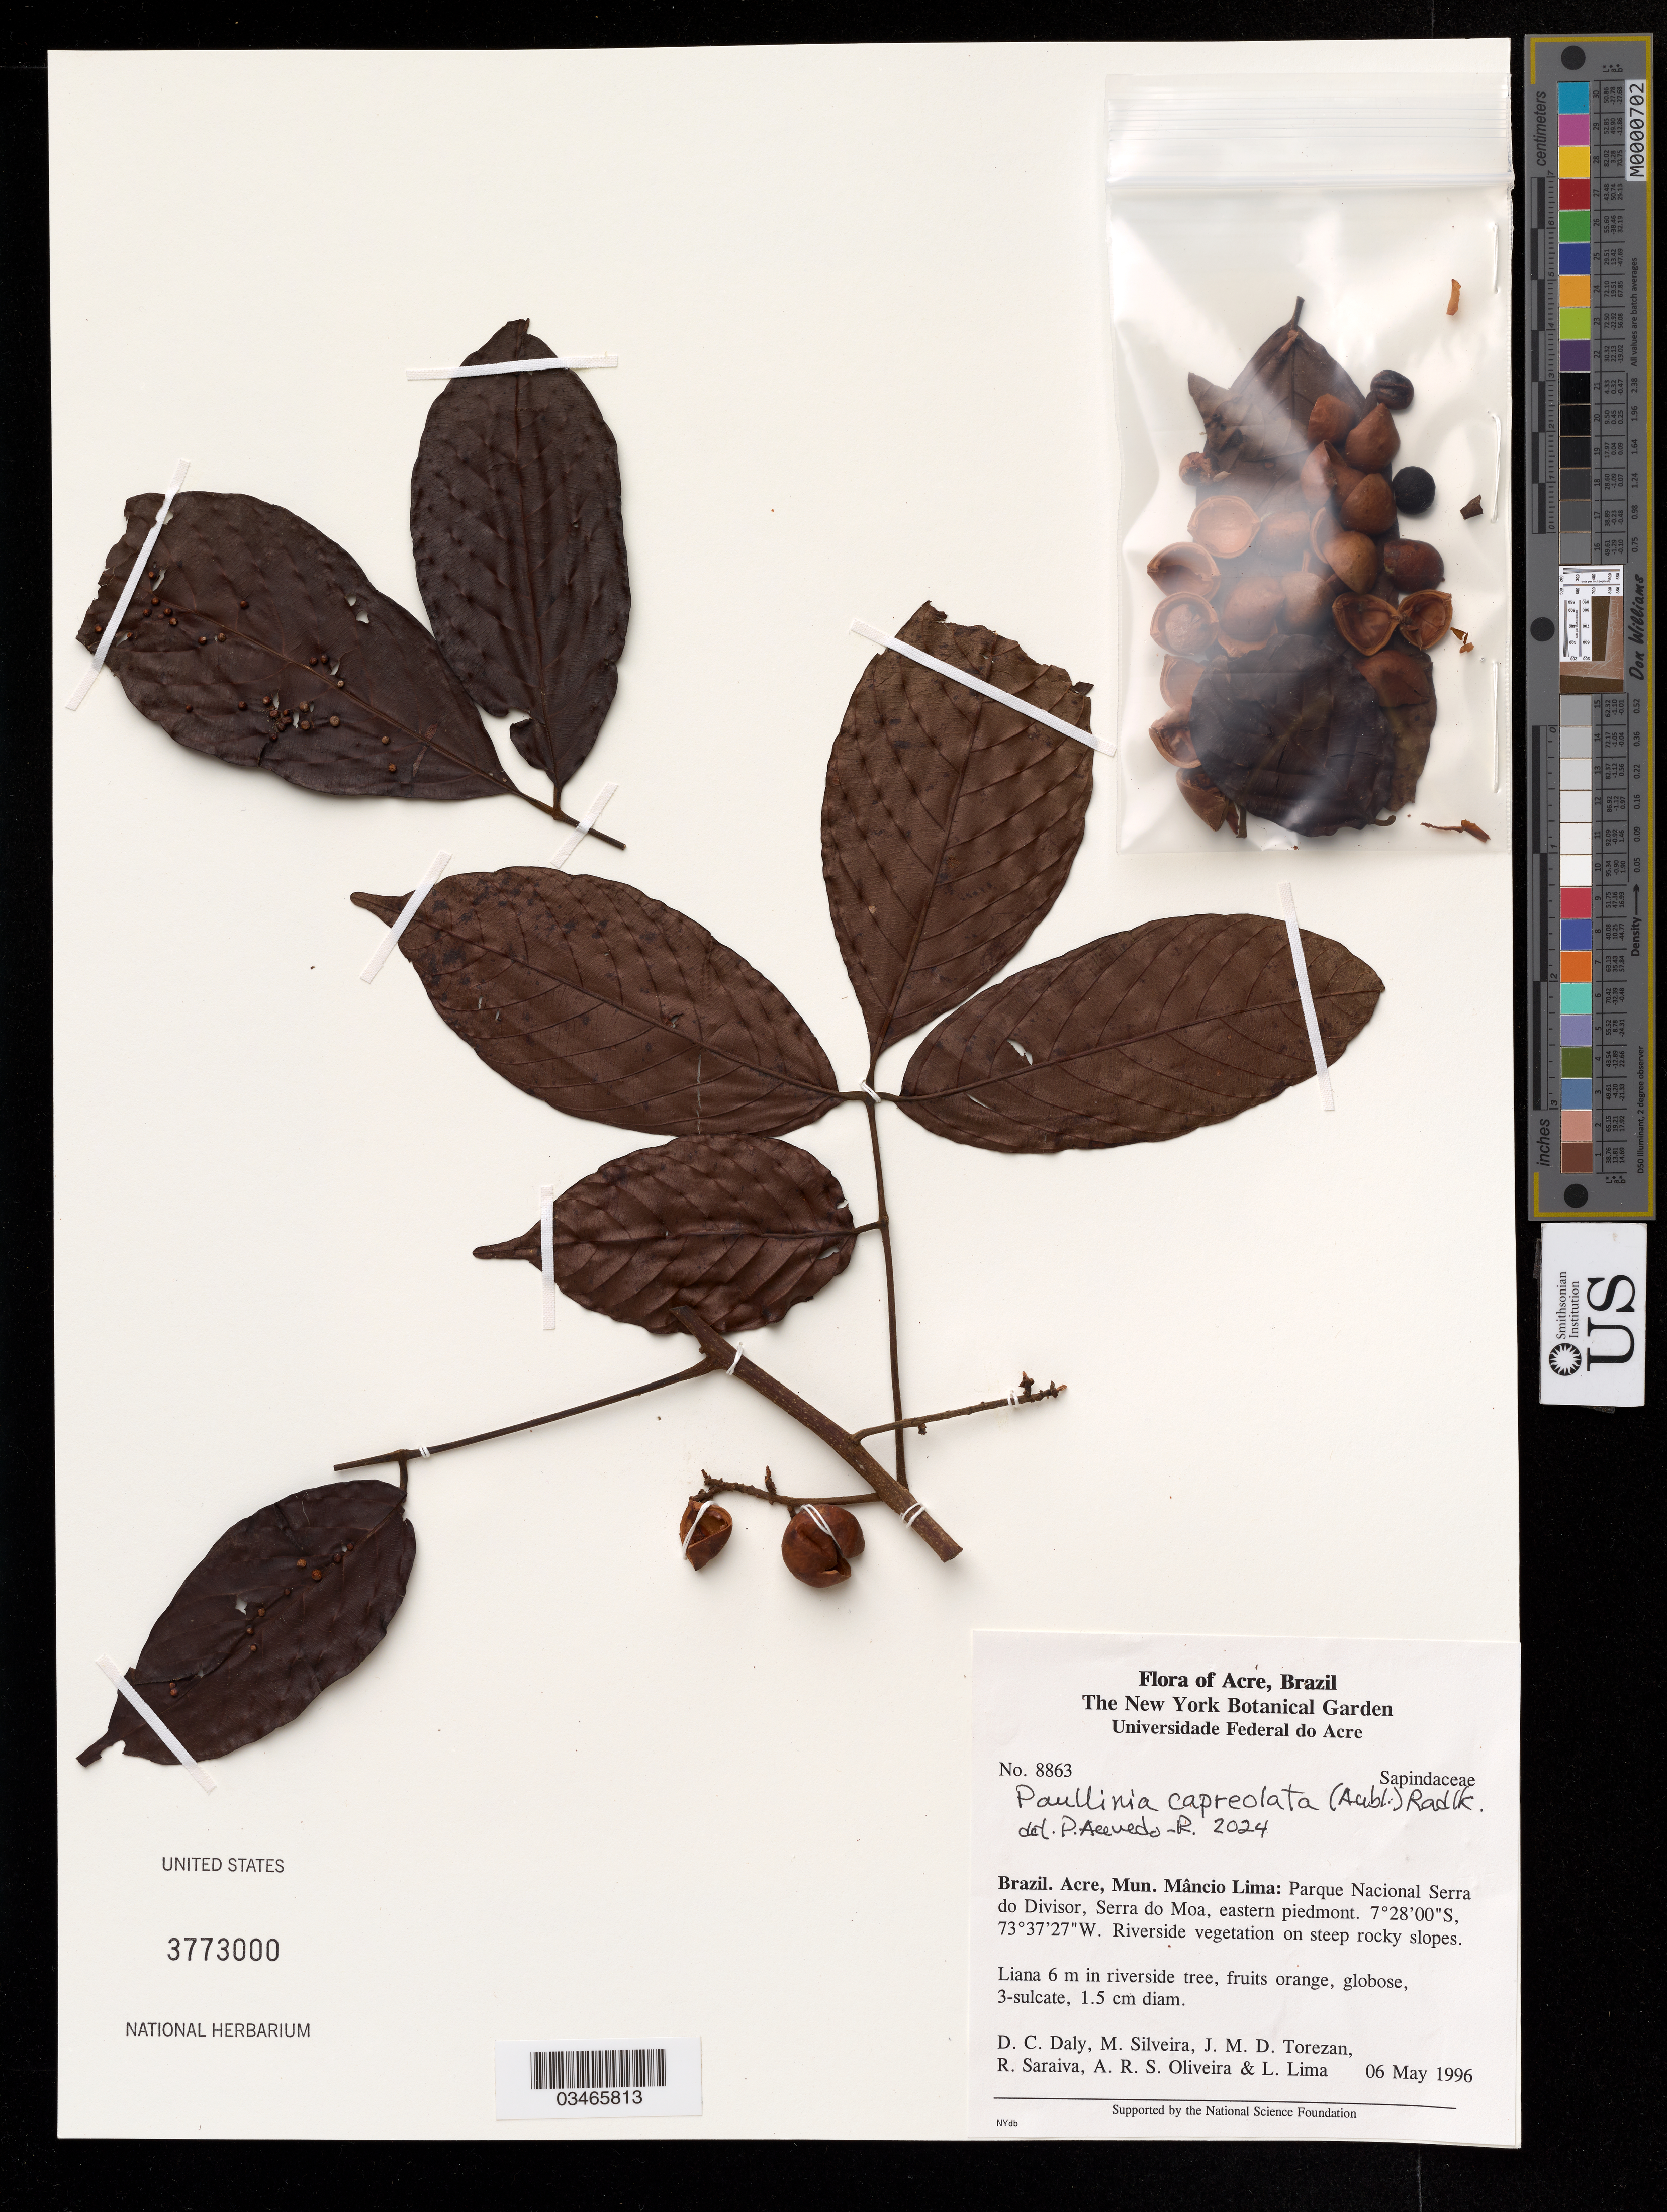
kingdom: Plantae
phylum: Tracheophyta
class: Magnoliopsida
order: Sapindales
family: Sapindaceae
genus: Paullinia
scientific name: Paullinia capreolata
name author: (Aubl.) Radlk.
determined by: Acevedo-Rodriguez, P., (US), Smithsonian Institution - National Museum of Natural History (UNITED STATES)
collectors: D. C. Daly & et al.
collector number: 8863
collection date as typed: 06 May 1996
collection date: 1996-05-06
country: Brazil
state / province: Acre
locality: Mun. Mâncio Lima: Parque Nacional Serra do Divisor, Serra do Moa, eastern piedmont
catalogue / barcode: US 3773000